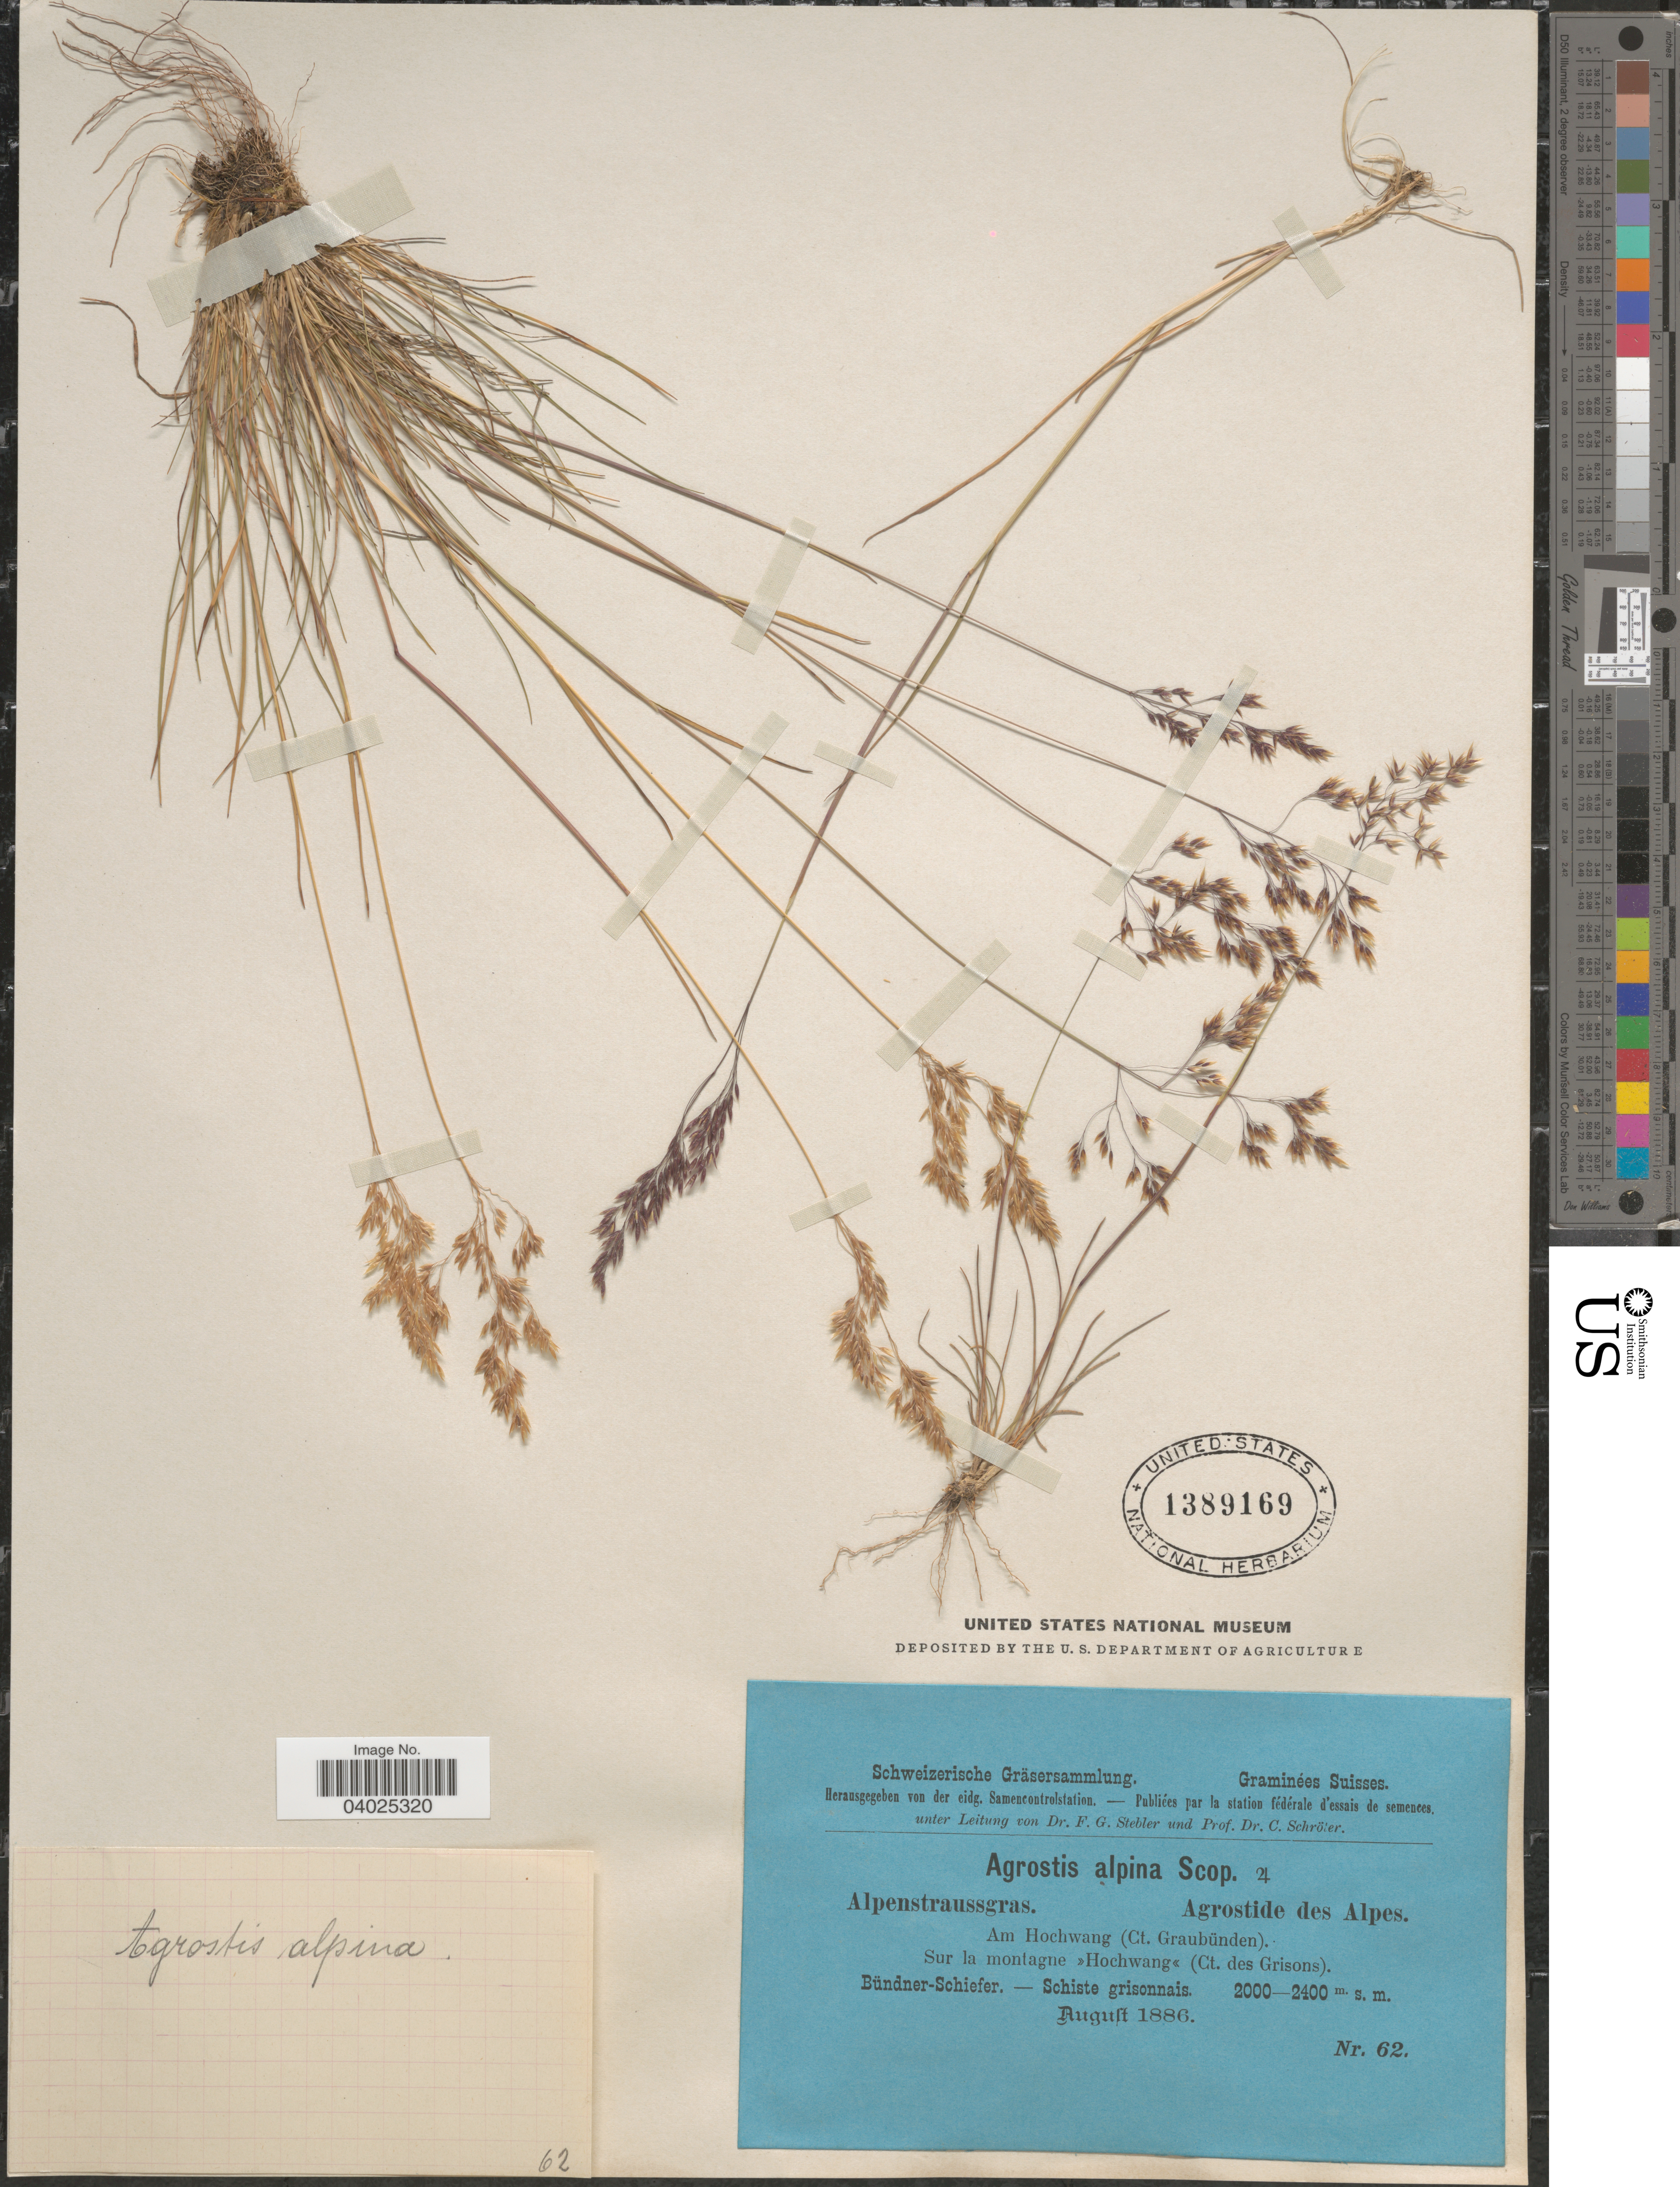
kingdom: Plantae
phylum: Tracheophyta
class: Liliopsida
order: Poales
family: Poaceae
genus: Alpagrostis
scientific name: Alpagrostis alpina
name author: (Scop.) P.M. Peterson et al.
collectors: Stebler, F.G. & Schröter, C.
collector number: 62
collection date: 1886-08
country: Switzerland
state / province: Graubunden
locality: Am Hochwang (Ct. Graubünden). Sur la montagne »Hochwang« (Ct. des Grisons).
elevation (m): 2000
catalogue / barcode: US 1389169